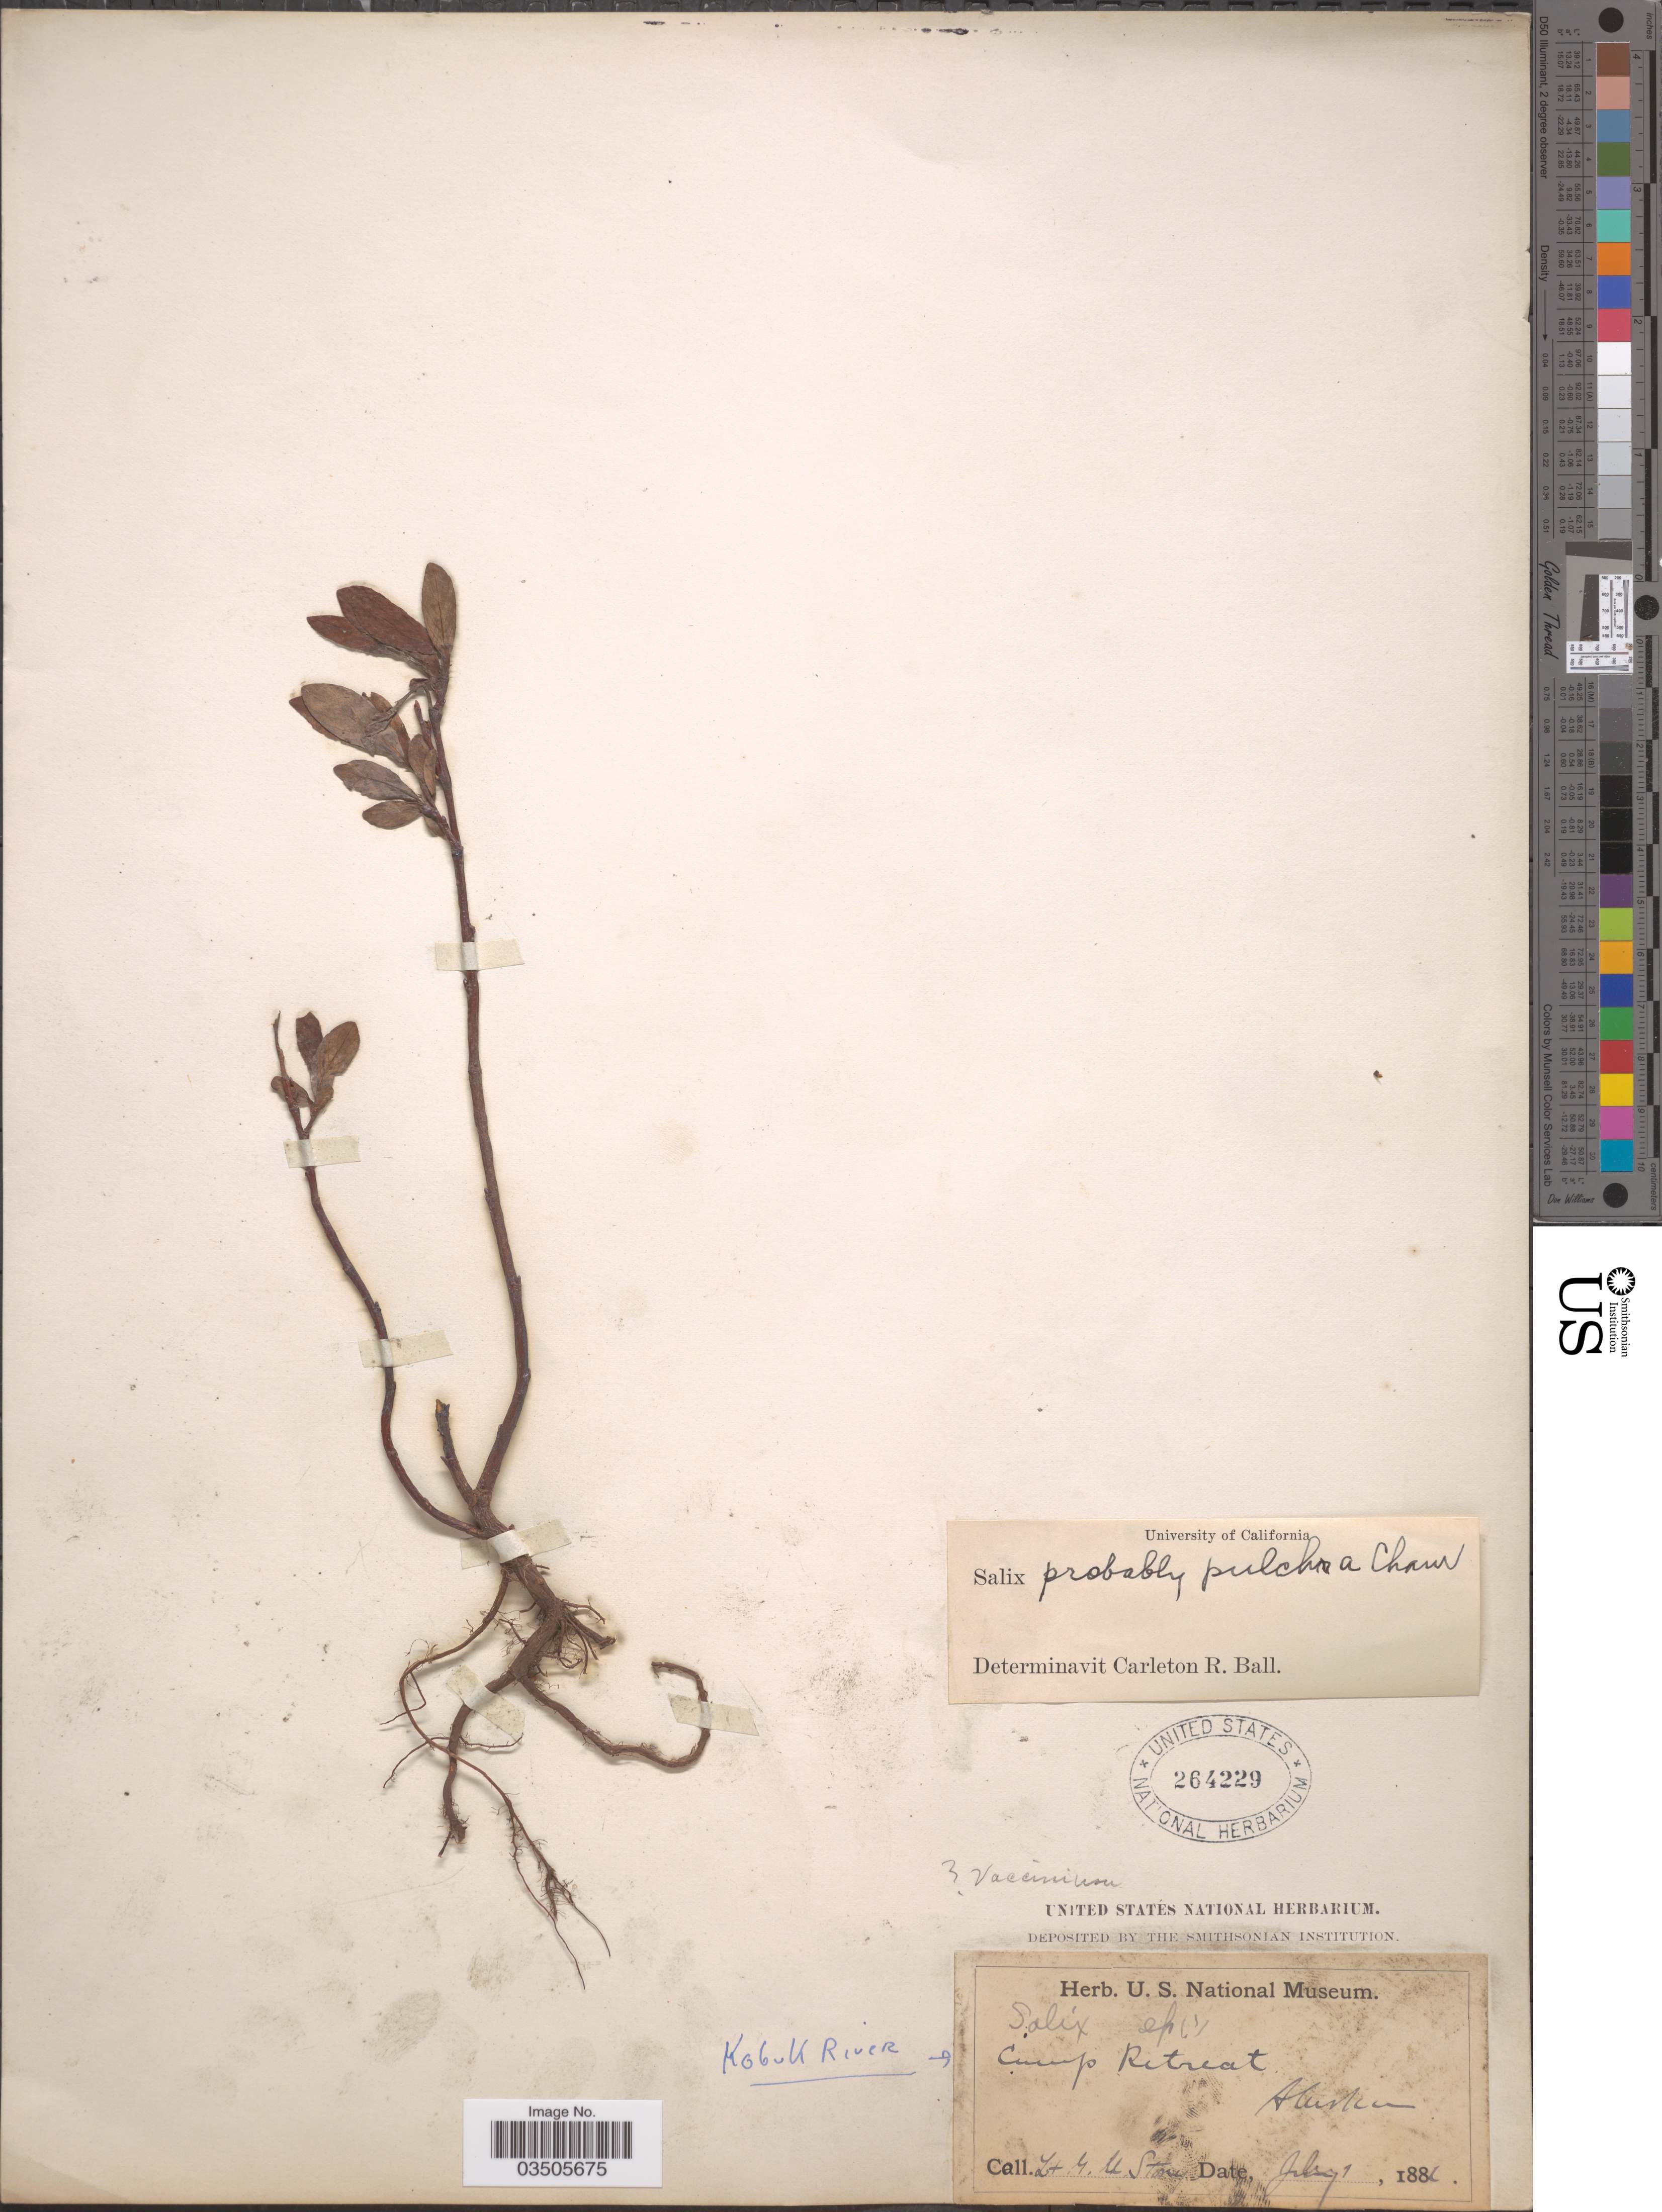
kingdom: Plantae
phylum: Tracheophyta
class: Magnoliopsida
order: Malpighiales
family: Salicaceae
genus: Salix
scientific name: Salix pulchra var. yukonensis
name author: C.K. Schneid.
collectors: G. Stoney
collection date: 1881-07-01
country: United States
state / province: Alaska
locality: Camp Retreat. Kobulk River.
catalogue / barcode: US 264229